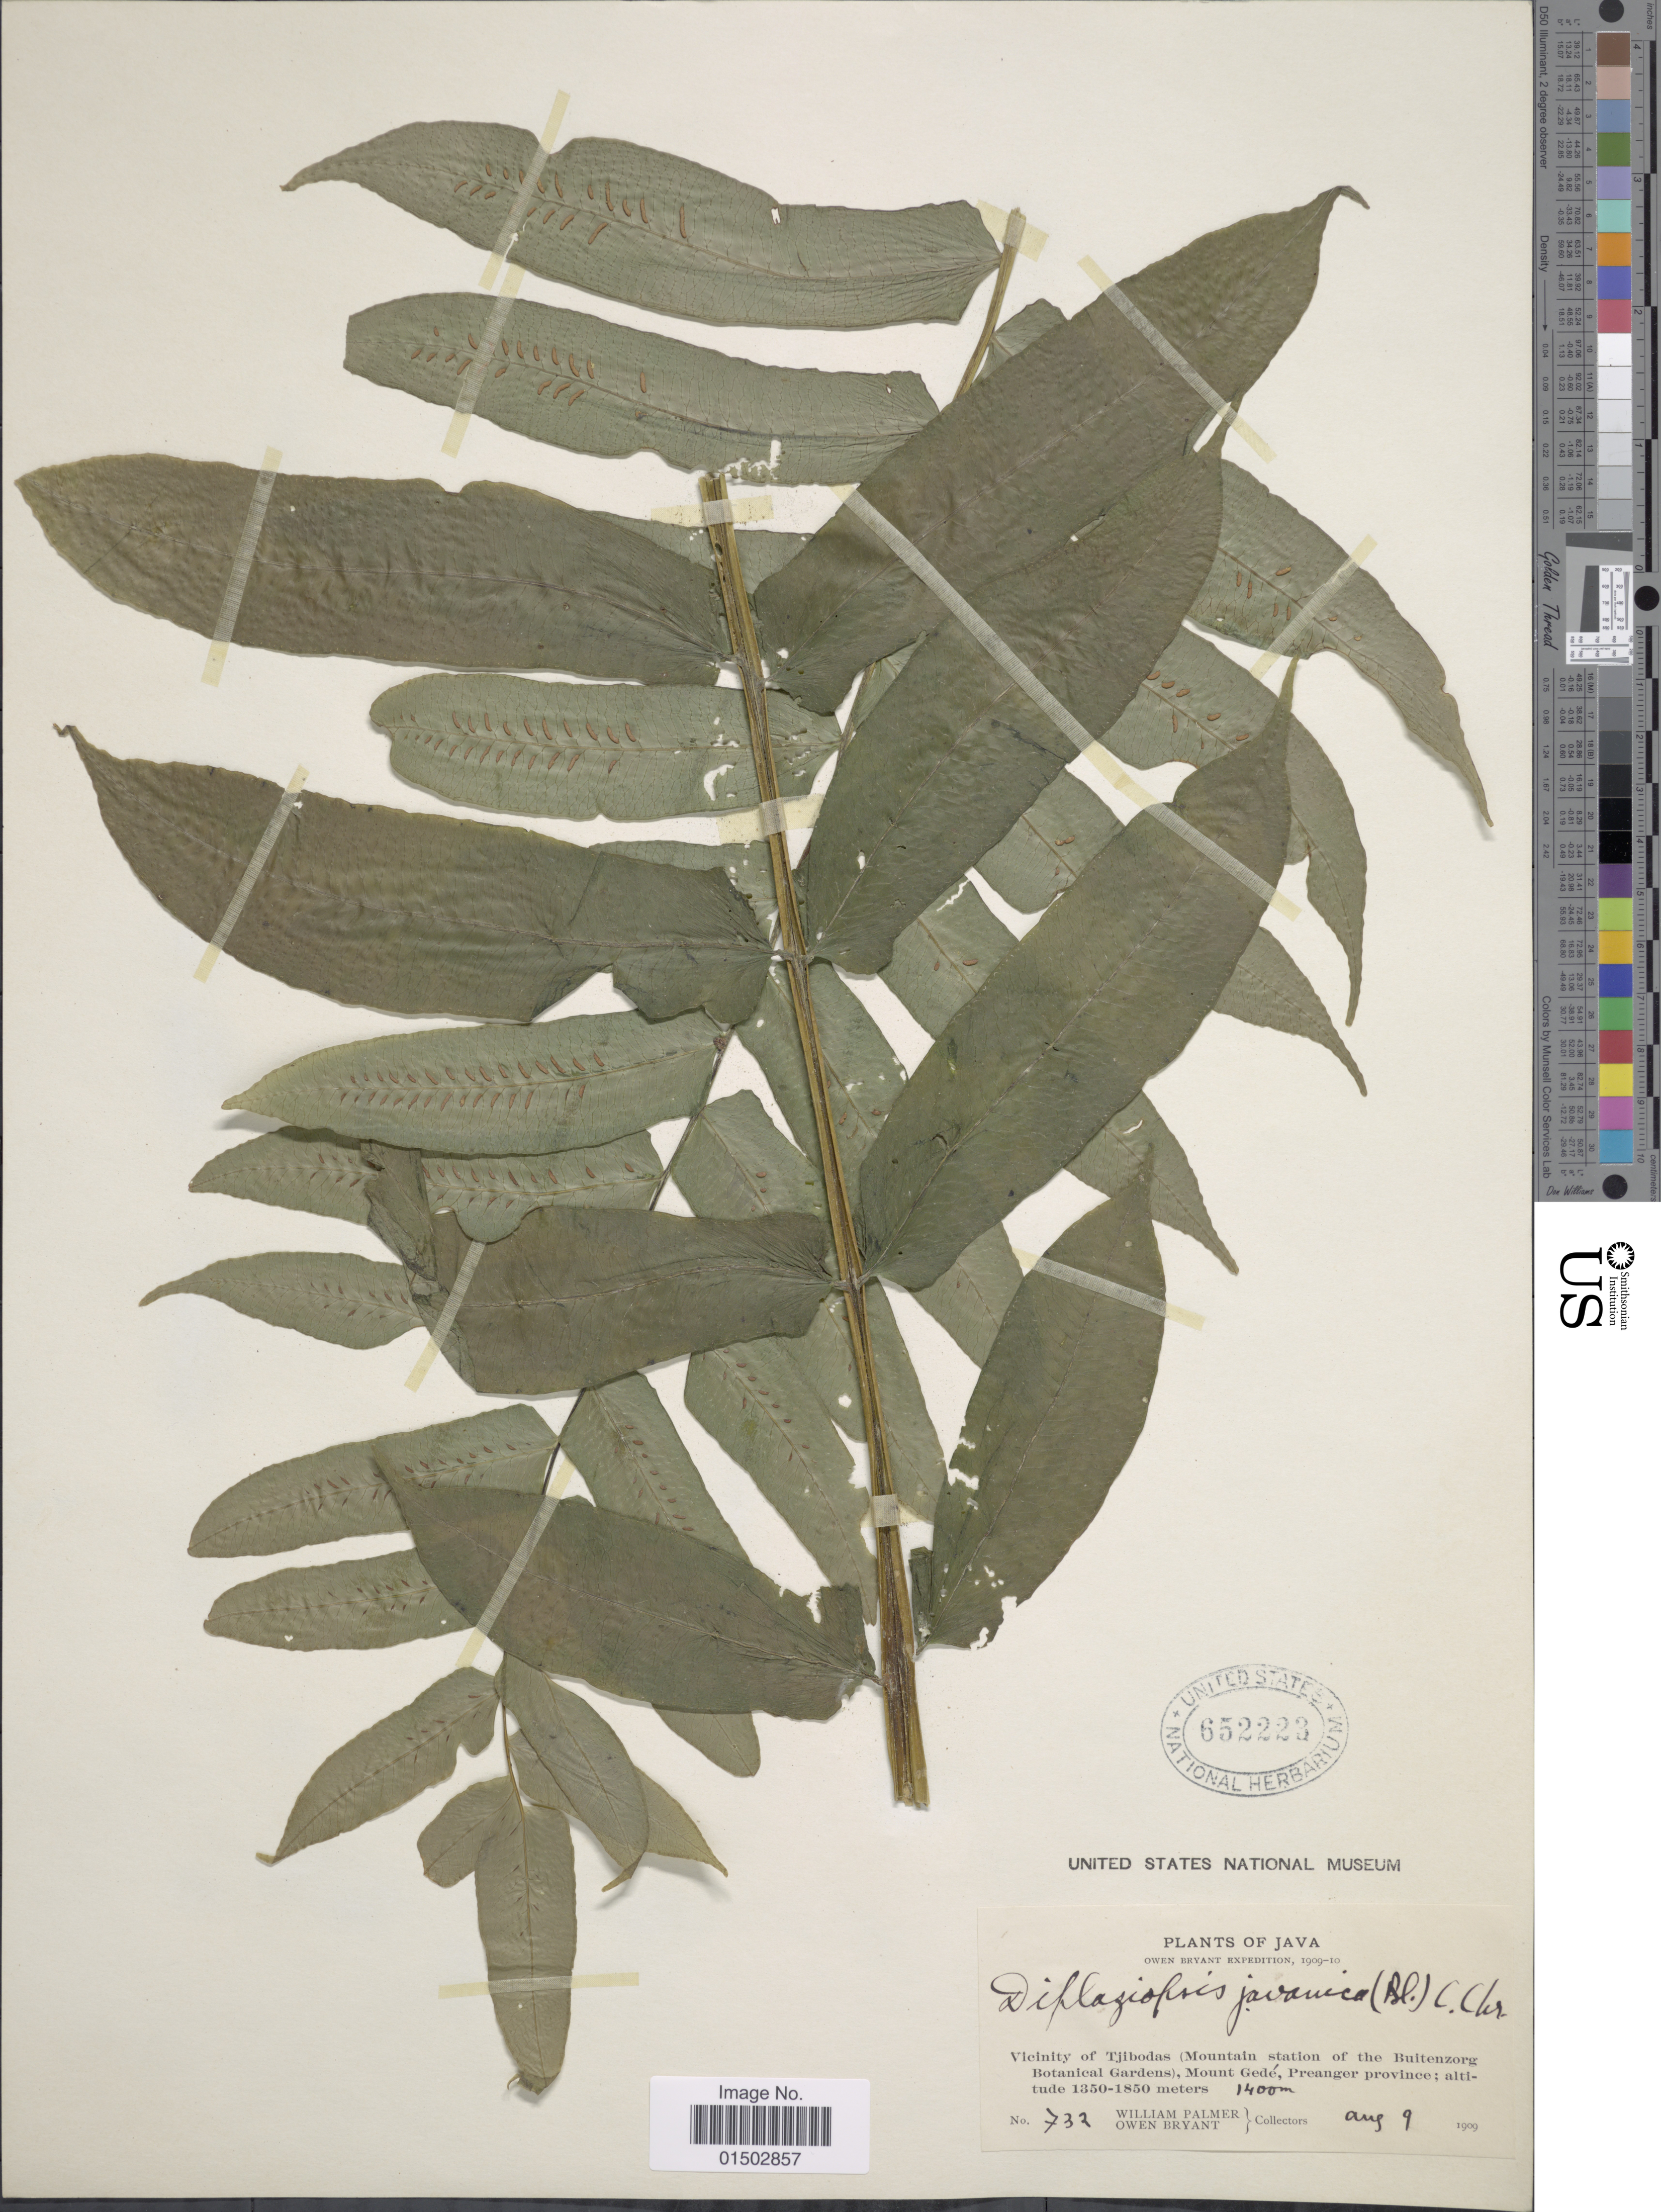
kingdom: Plantae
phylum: Tracheophyta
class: Polypodiopsida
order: Polypodiales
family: Diplaziopsidaceae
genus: Diplaziopsis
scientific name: Diplaziopsis javanica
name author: (Blume) C. Chr.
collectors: W. Palmer & O. Bryant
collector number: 732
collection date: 1909-08-09/1910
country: Indonesia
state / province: Java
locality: Vicinity of Tjibodas (Mountain station of the Buitenzorg Botanical Gardens), Mount Gede, Preanger province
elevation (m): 1400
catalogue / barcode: US 652223